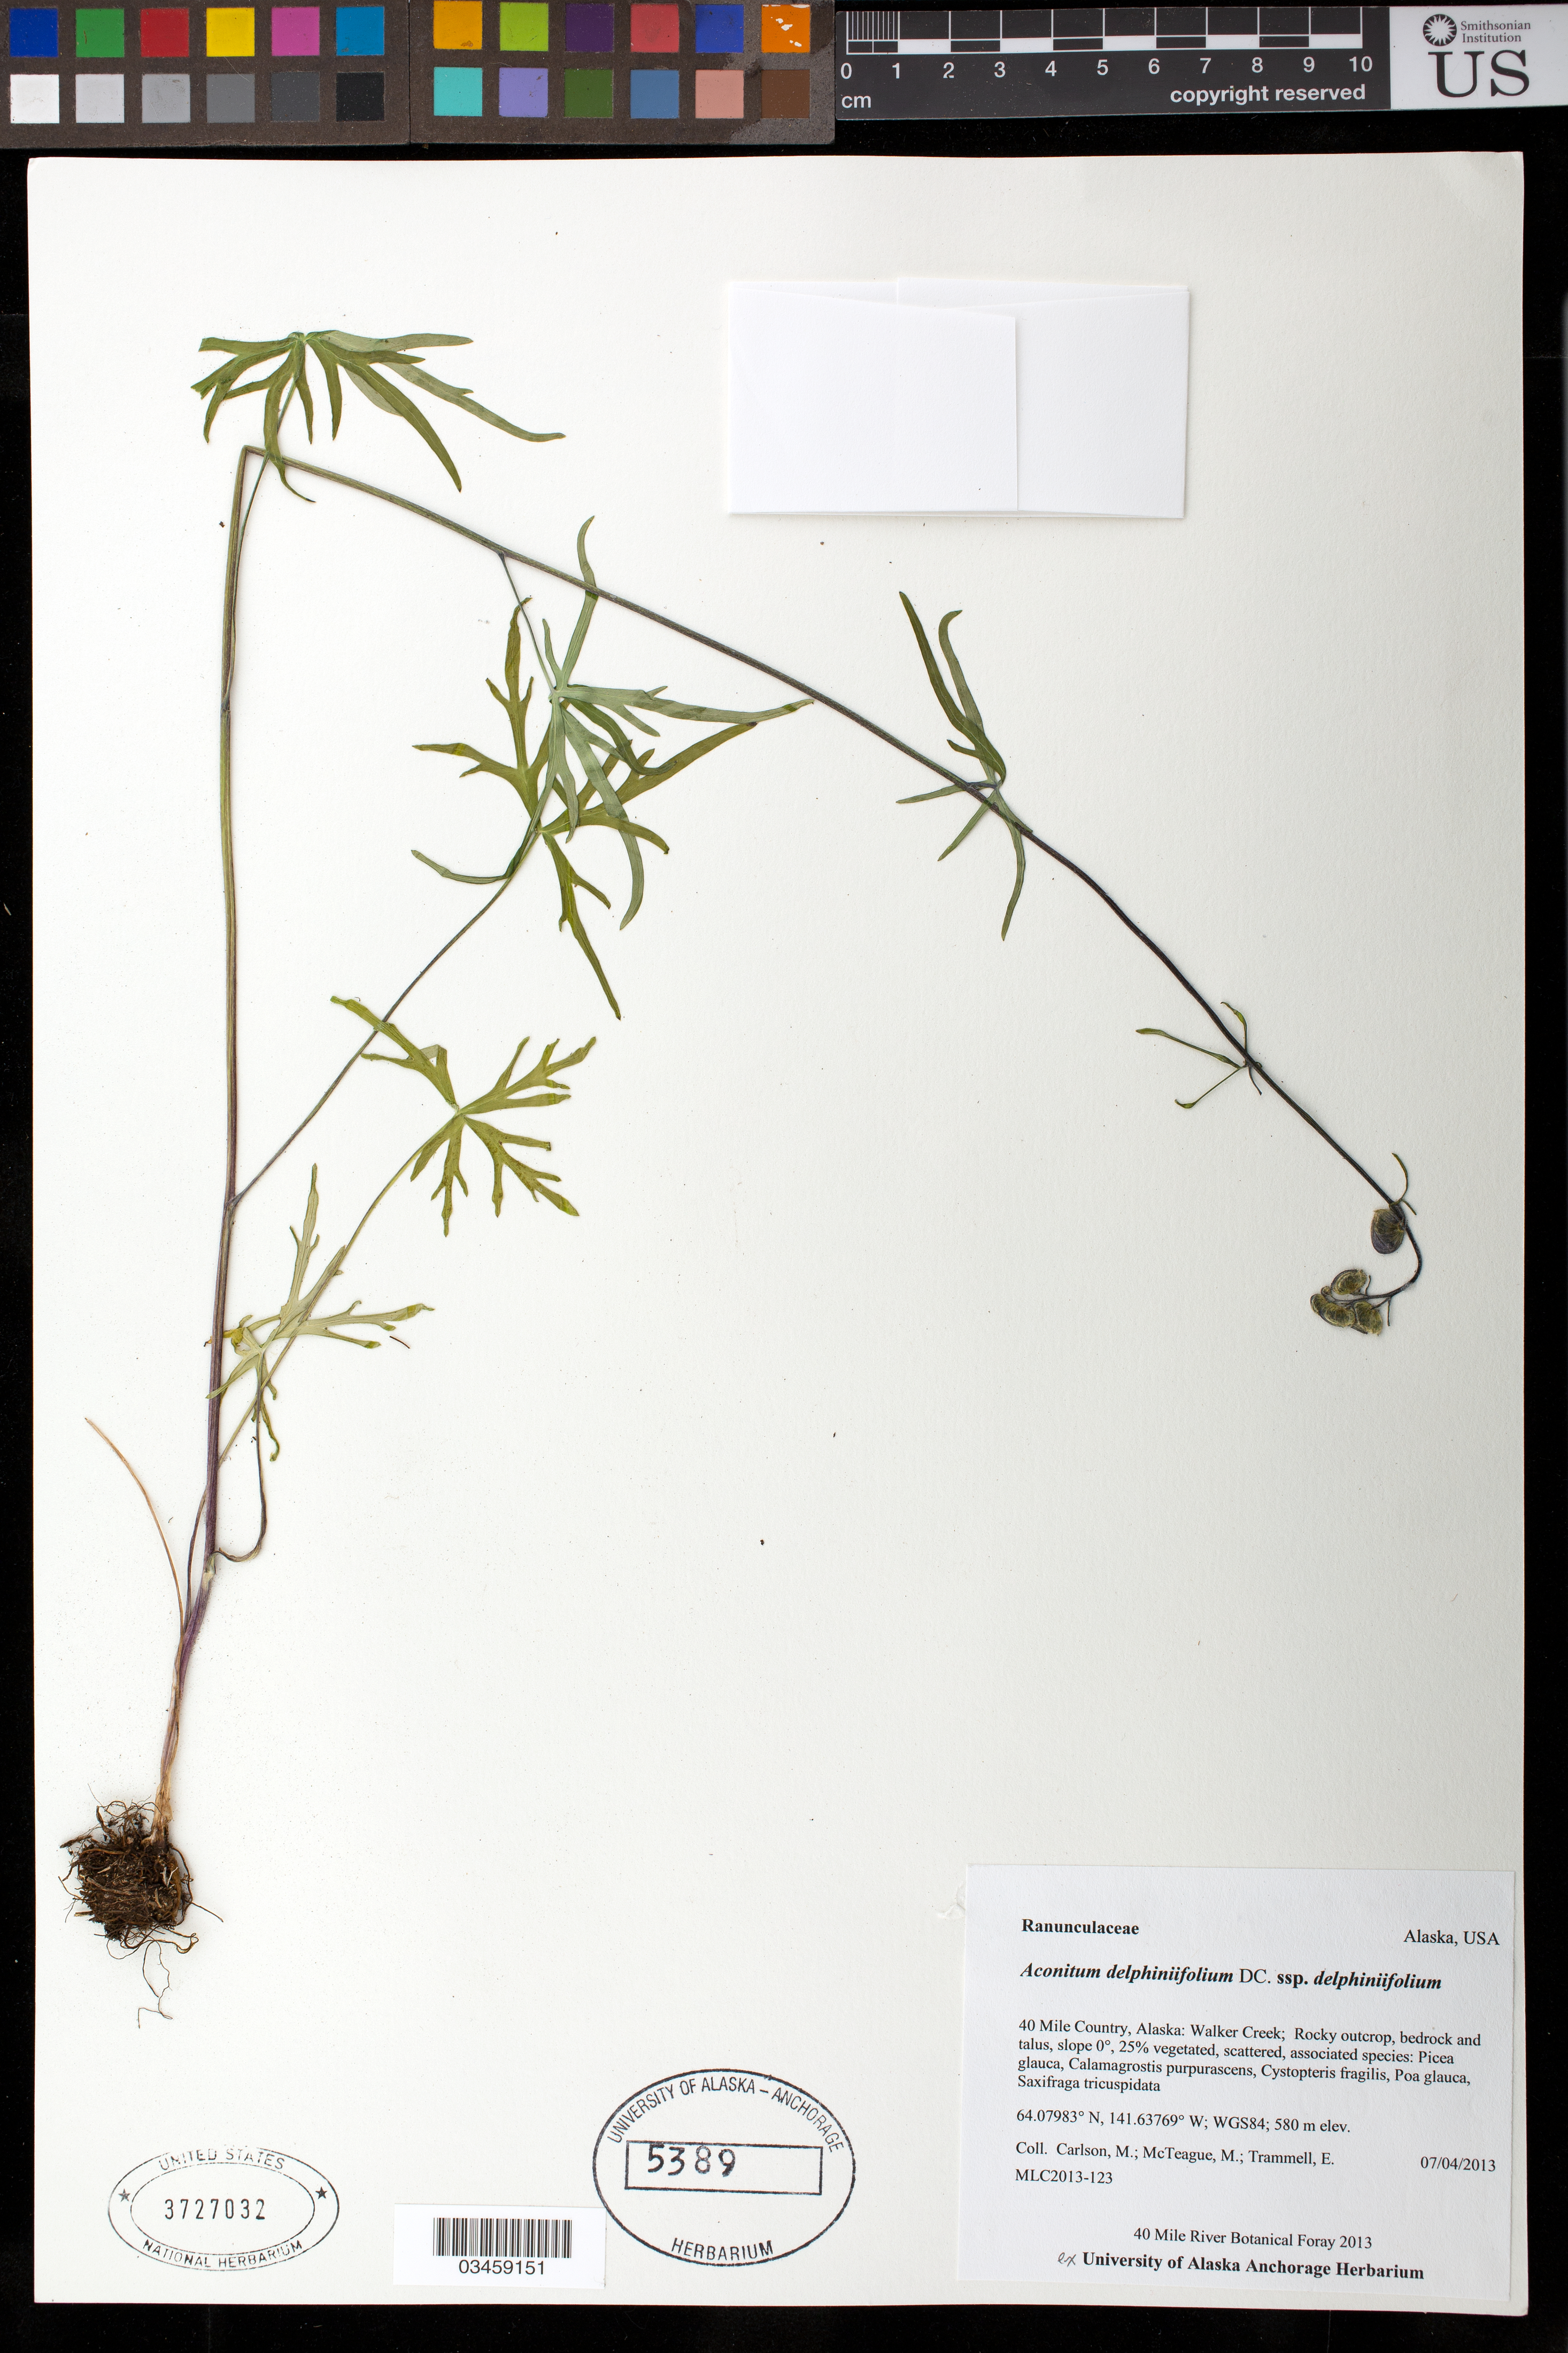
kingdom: Plantae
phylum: Tracheophyta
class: Magnoliopsida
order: Ranunculales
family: Ranunculaceae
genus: Aconitum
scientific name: Aconitum delphinifolium subsp. delphinifolium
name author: DC.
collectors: M. Carlson, M. McTeague & E. Trammell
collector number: MLC2013-123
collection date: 2013-07-04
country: United States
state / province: Alaska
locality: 40 mi. Country, Walker Creek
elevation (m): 177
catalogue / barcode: US 3727032